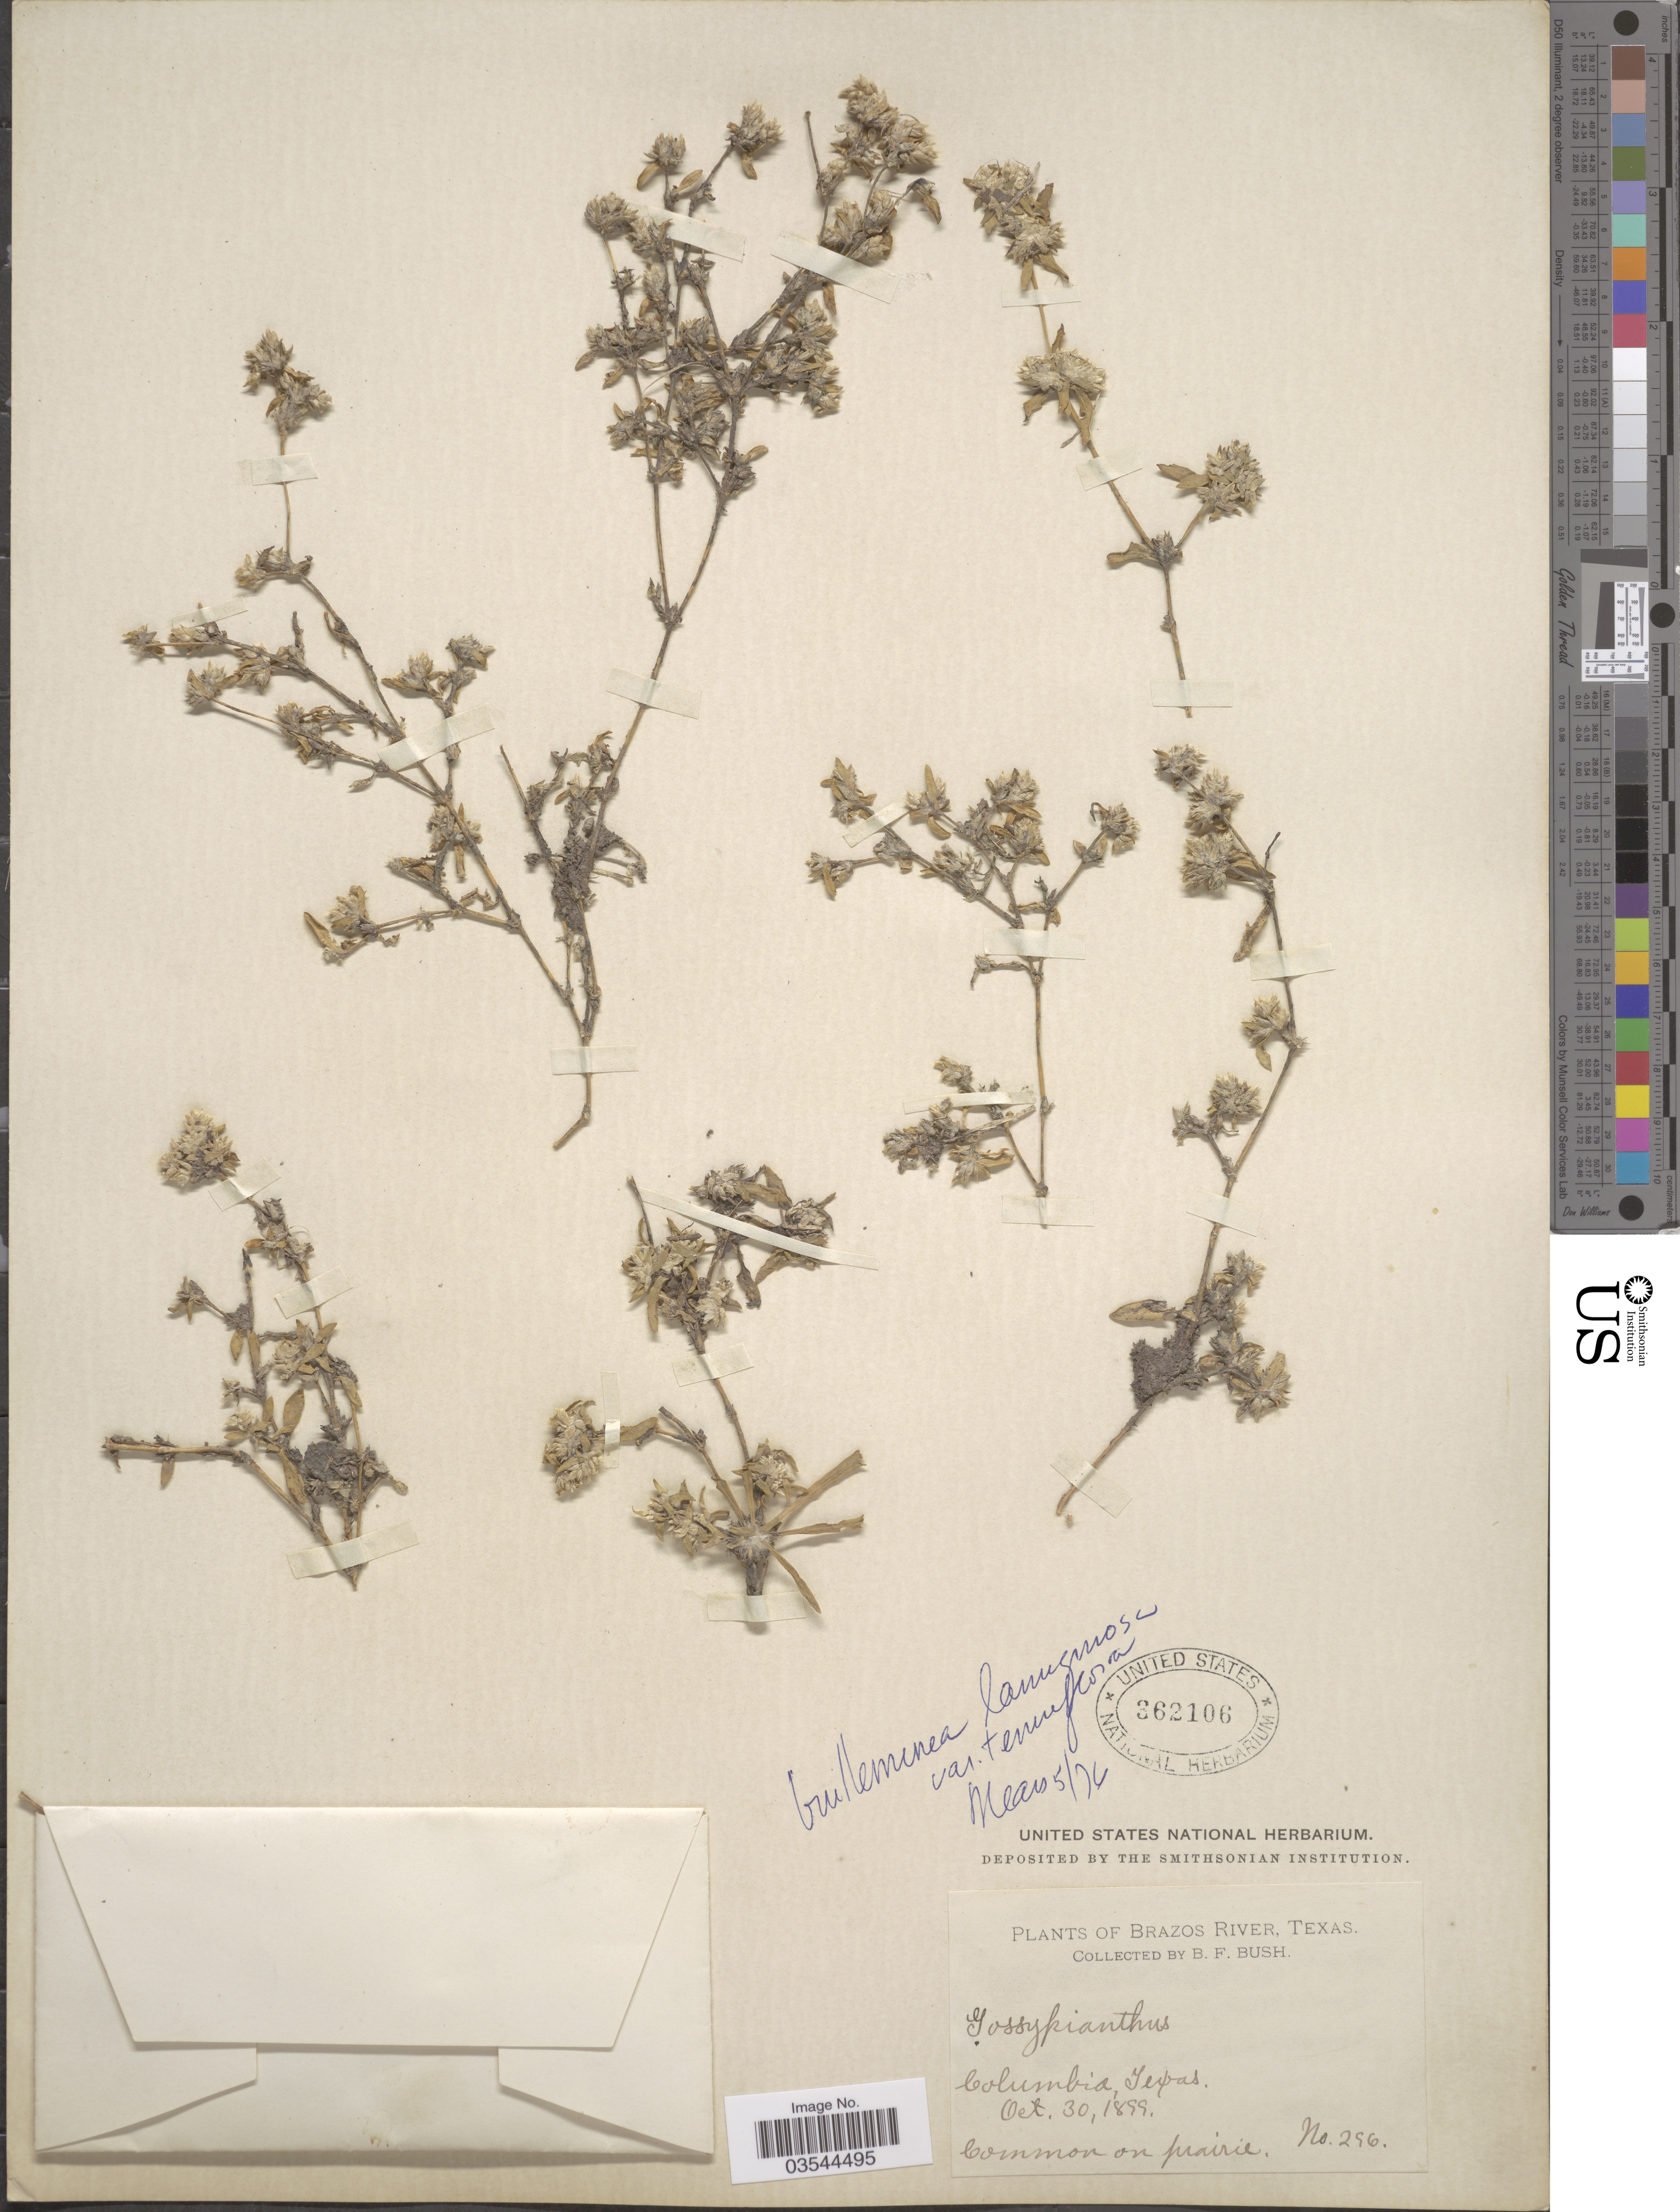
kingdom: Plantae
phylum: Tracheophyta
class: Magnoliopsida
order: Caryophyllales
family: Amaranthaceae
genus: Guilleminea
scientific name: Guilleminea lanuginosa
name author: (Poir.) Benth. & Hook. f.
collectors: B. F. Bush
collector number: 296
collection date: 1899-10-30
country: United States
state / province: Texas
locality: Brazos River. Columbia.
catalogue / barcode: US 362106